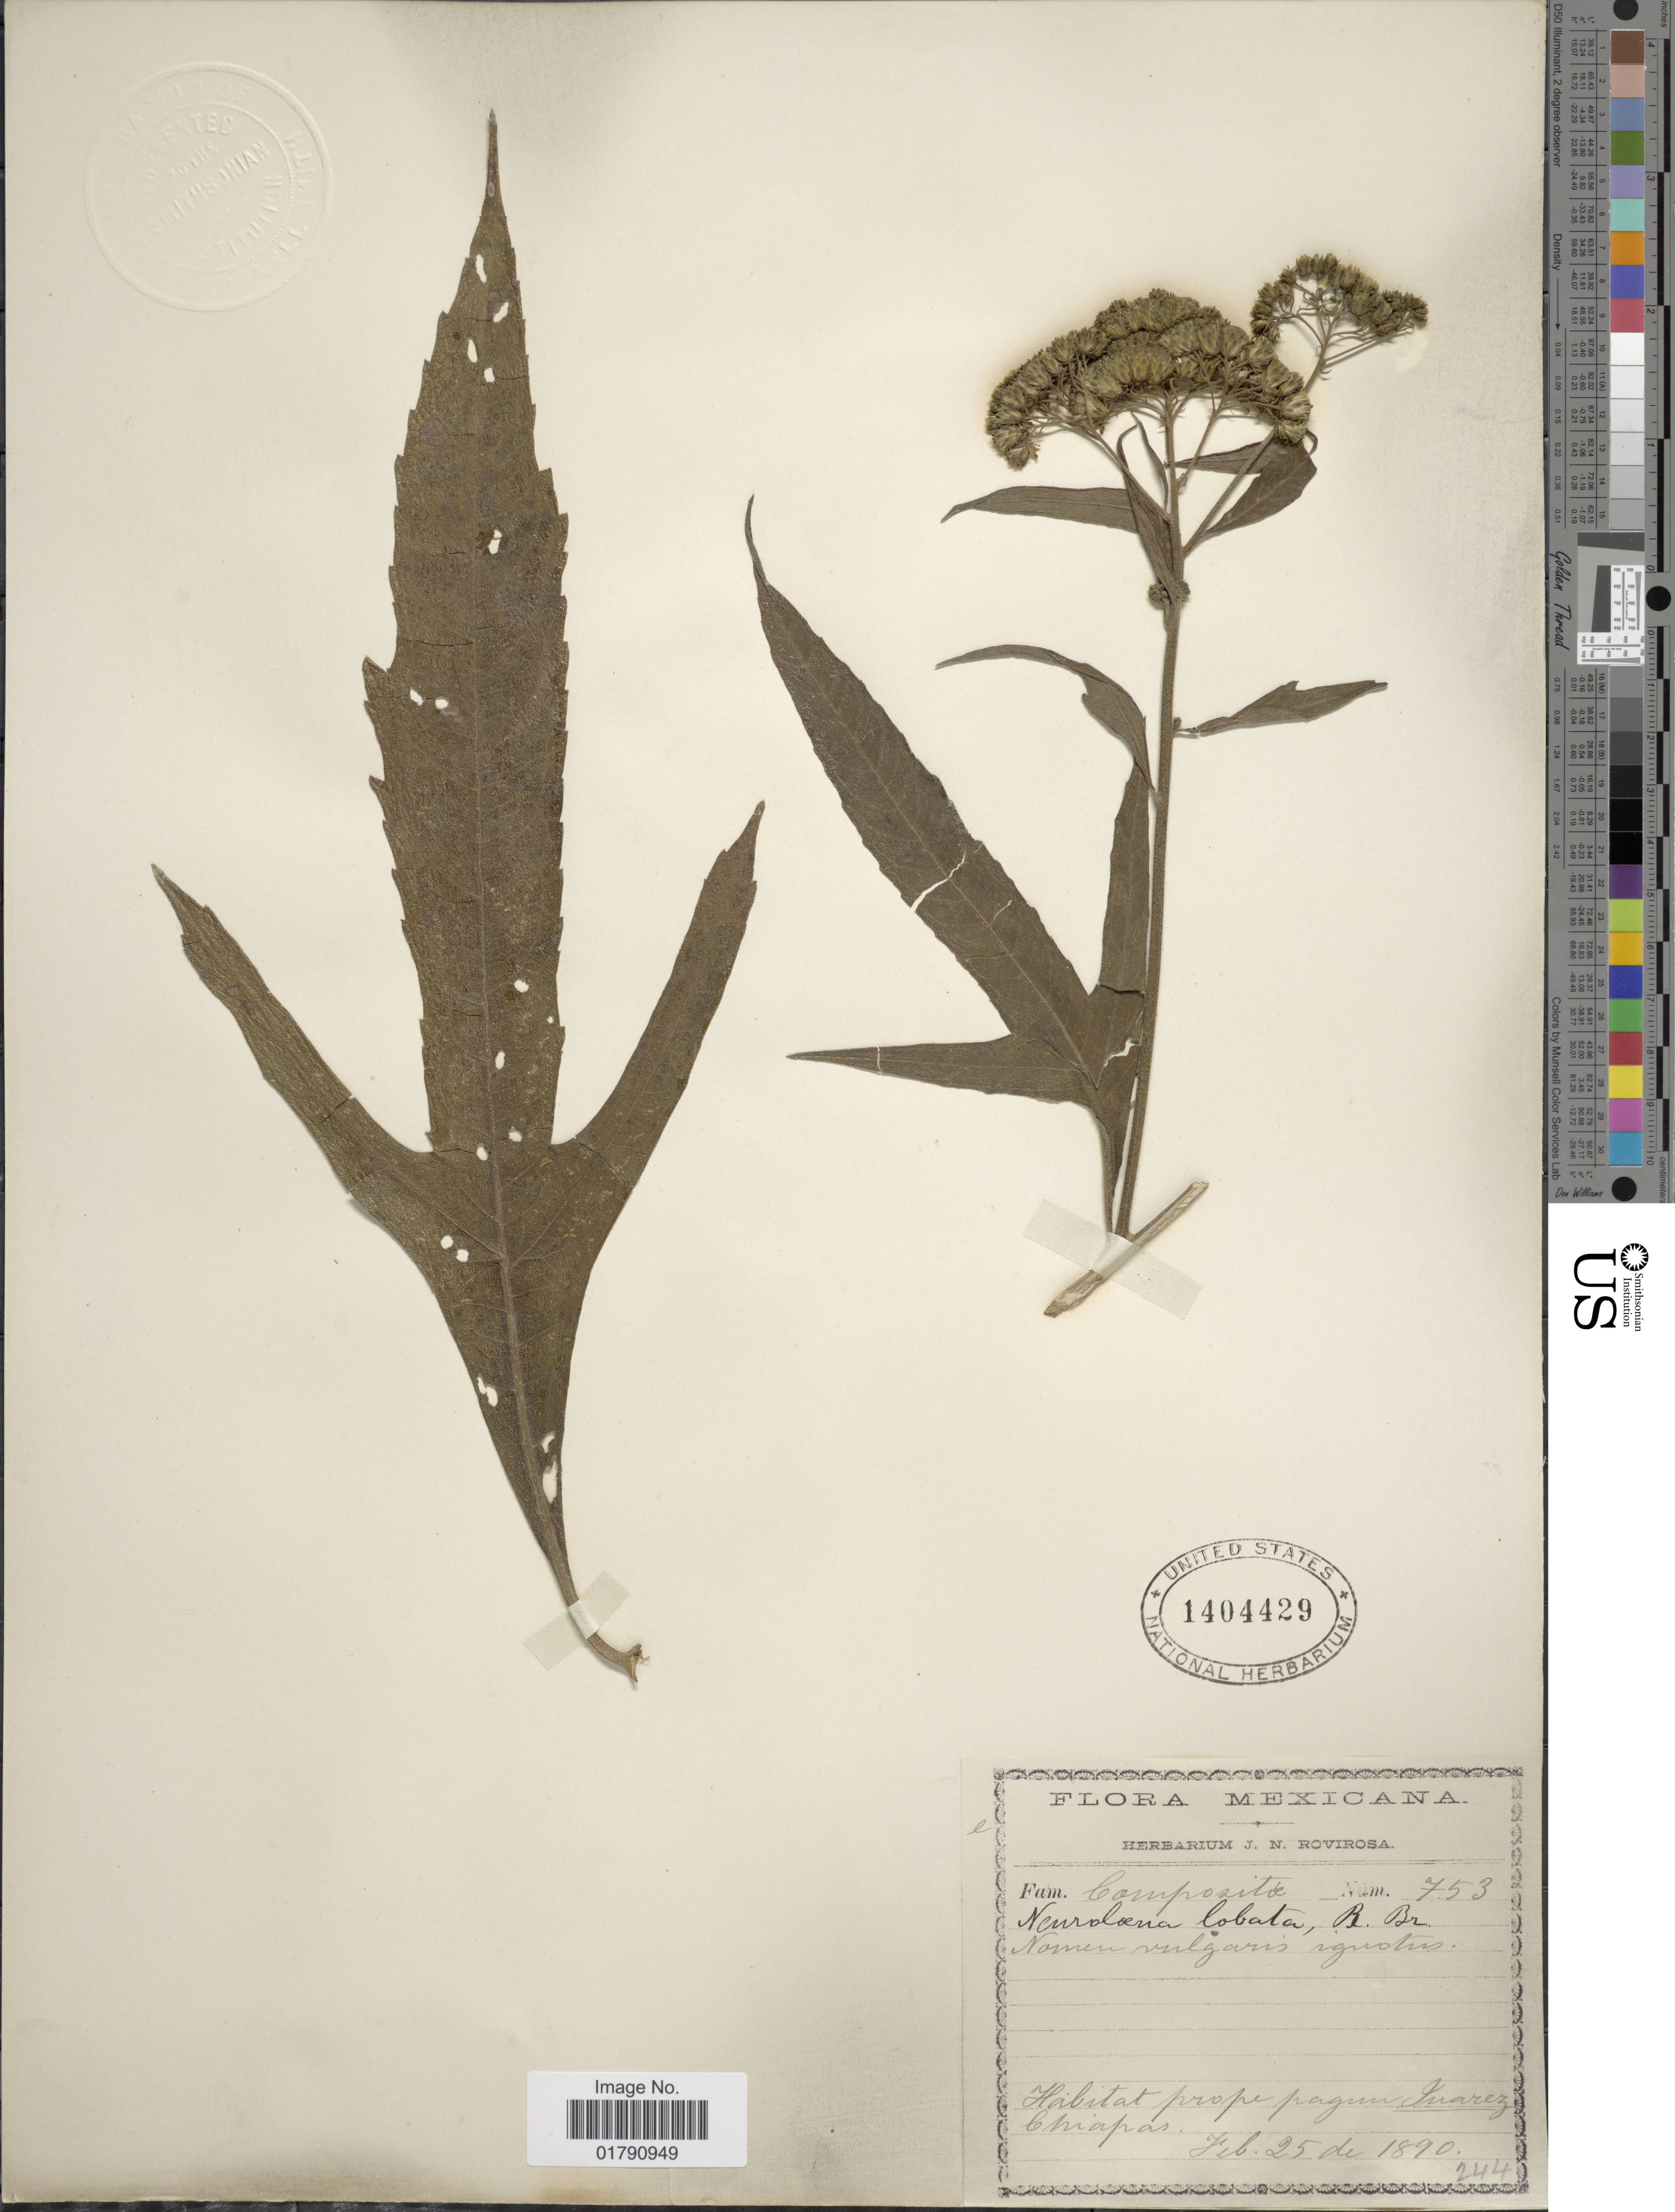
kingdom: Plantae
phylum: Tracheophyta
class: Magnoliopsida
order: Asterales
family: Asteraceae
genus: Neurolaena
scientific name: Neurolaena lobata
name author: (L.) R. Br. ex Cass.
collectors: ex herb. J.N. Rovirosa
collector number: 753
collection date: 1890-02-25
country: Mexico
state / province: Chiapas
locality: Prope pagun Suarez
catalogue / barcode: US 1404429